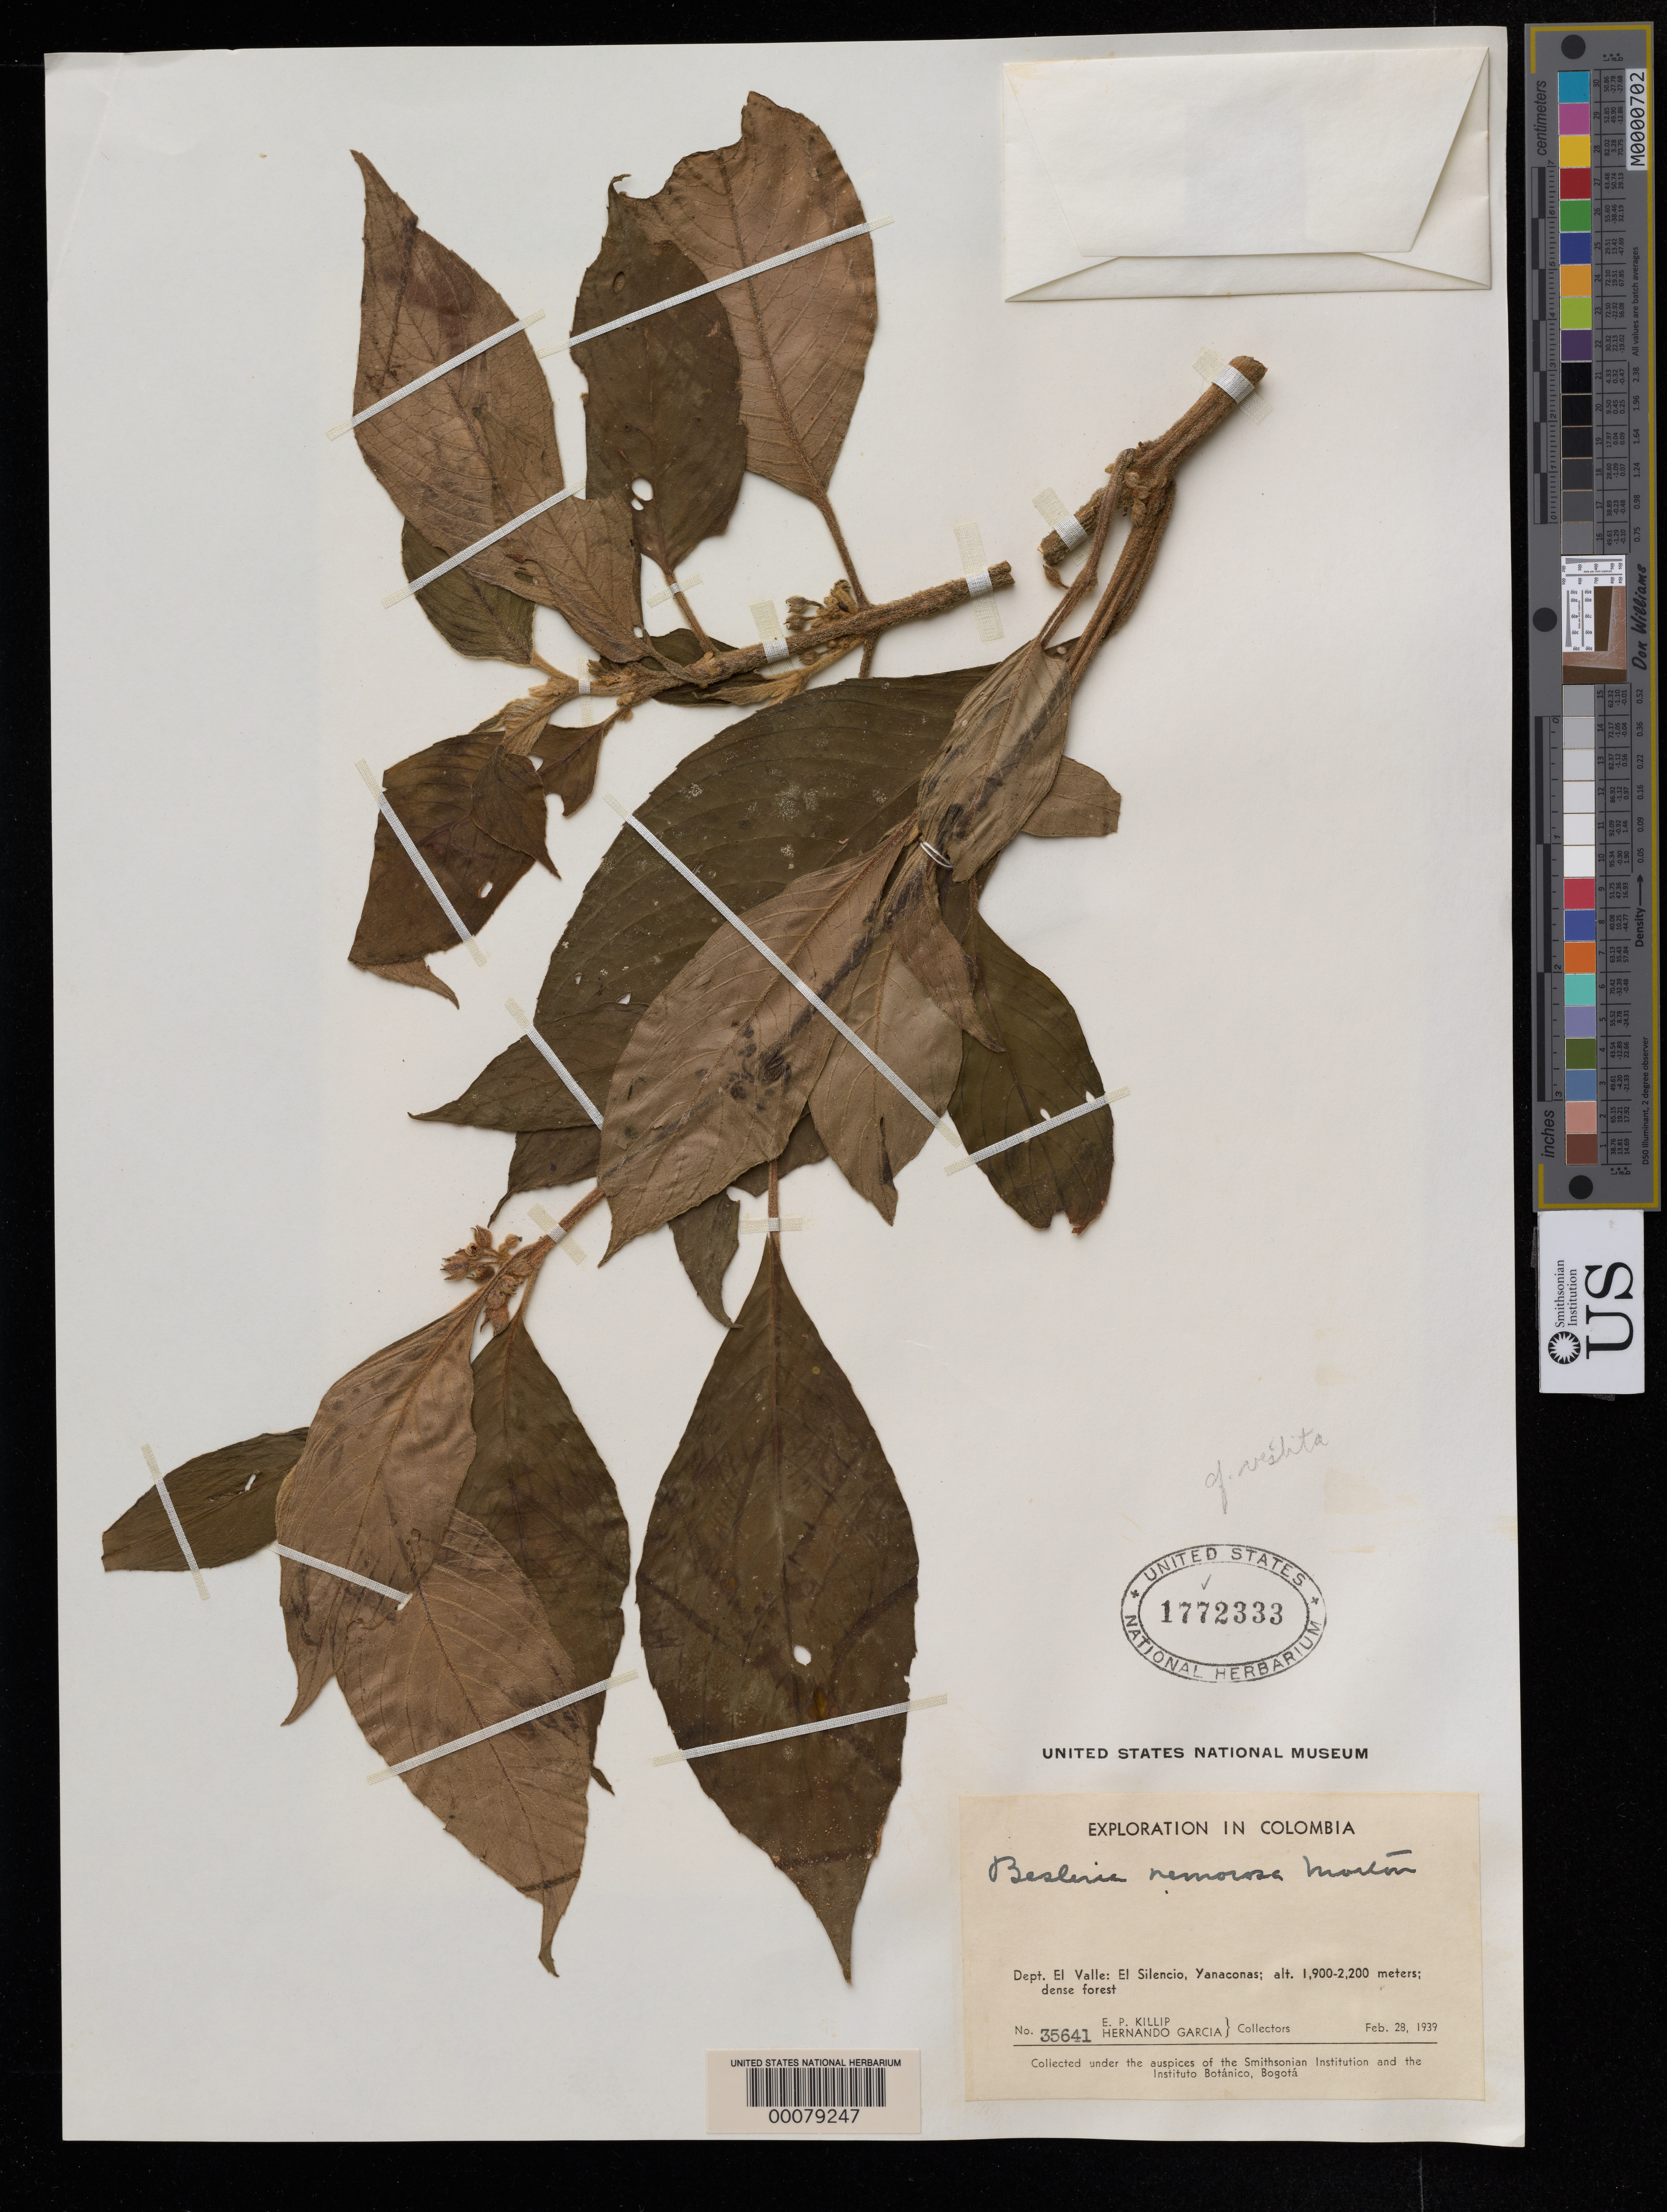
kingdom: Plantae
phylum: Tracheophyta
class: Magnoliopsida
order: Lamiales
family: Gesneriaceae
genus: Besleria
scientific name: Besleria nemorosa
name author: C.V. Morton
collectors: E. P. Killip & H. Garcia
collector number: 35641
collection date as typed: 28 Feb 1939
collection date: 1939-02-28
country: Colombia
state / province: Valle del Cauca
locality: El Silencio, Yanaconas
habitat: Dense forest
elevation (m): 1900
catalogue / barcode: US 1772333